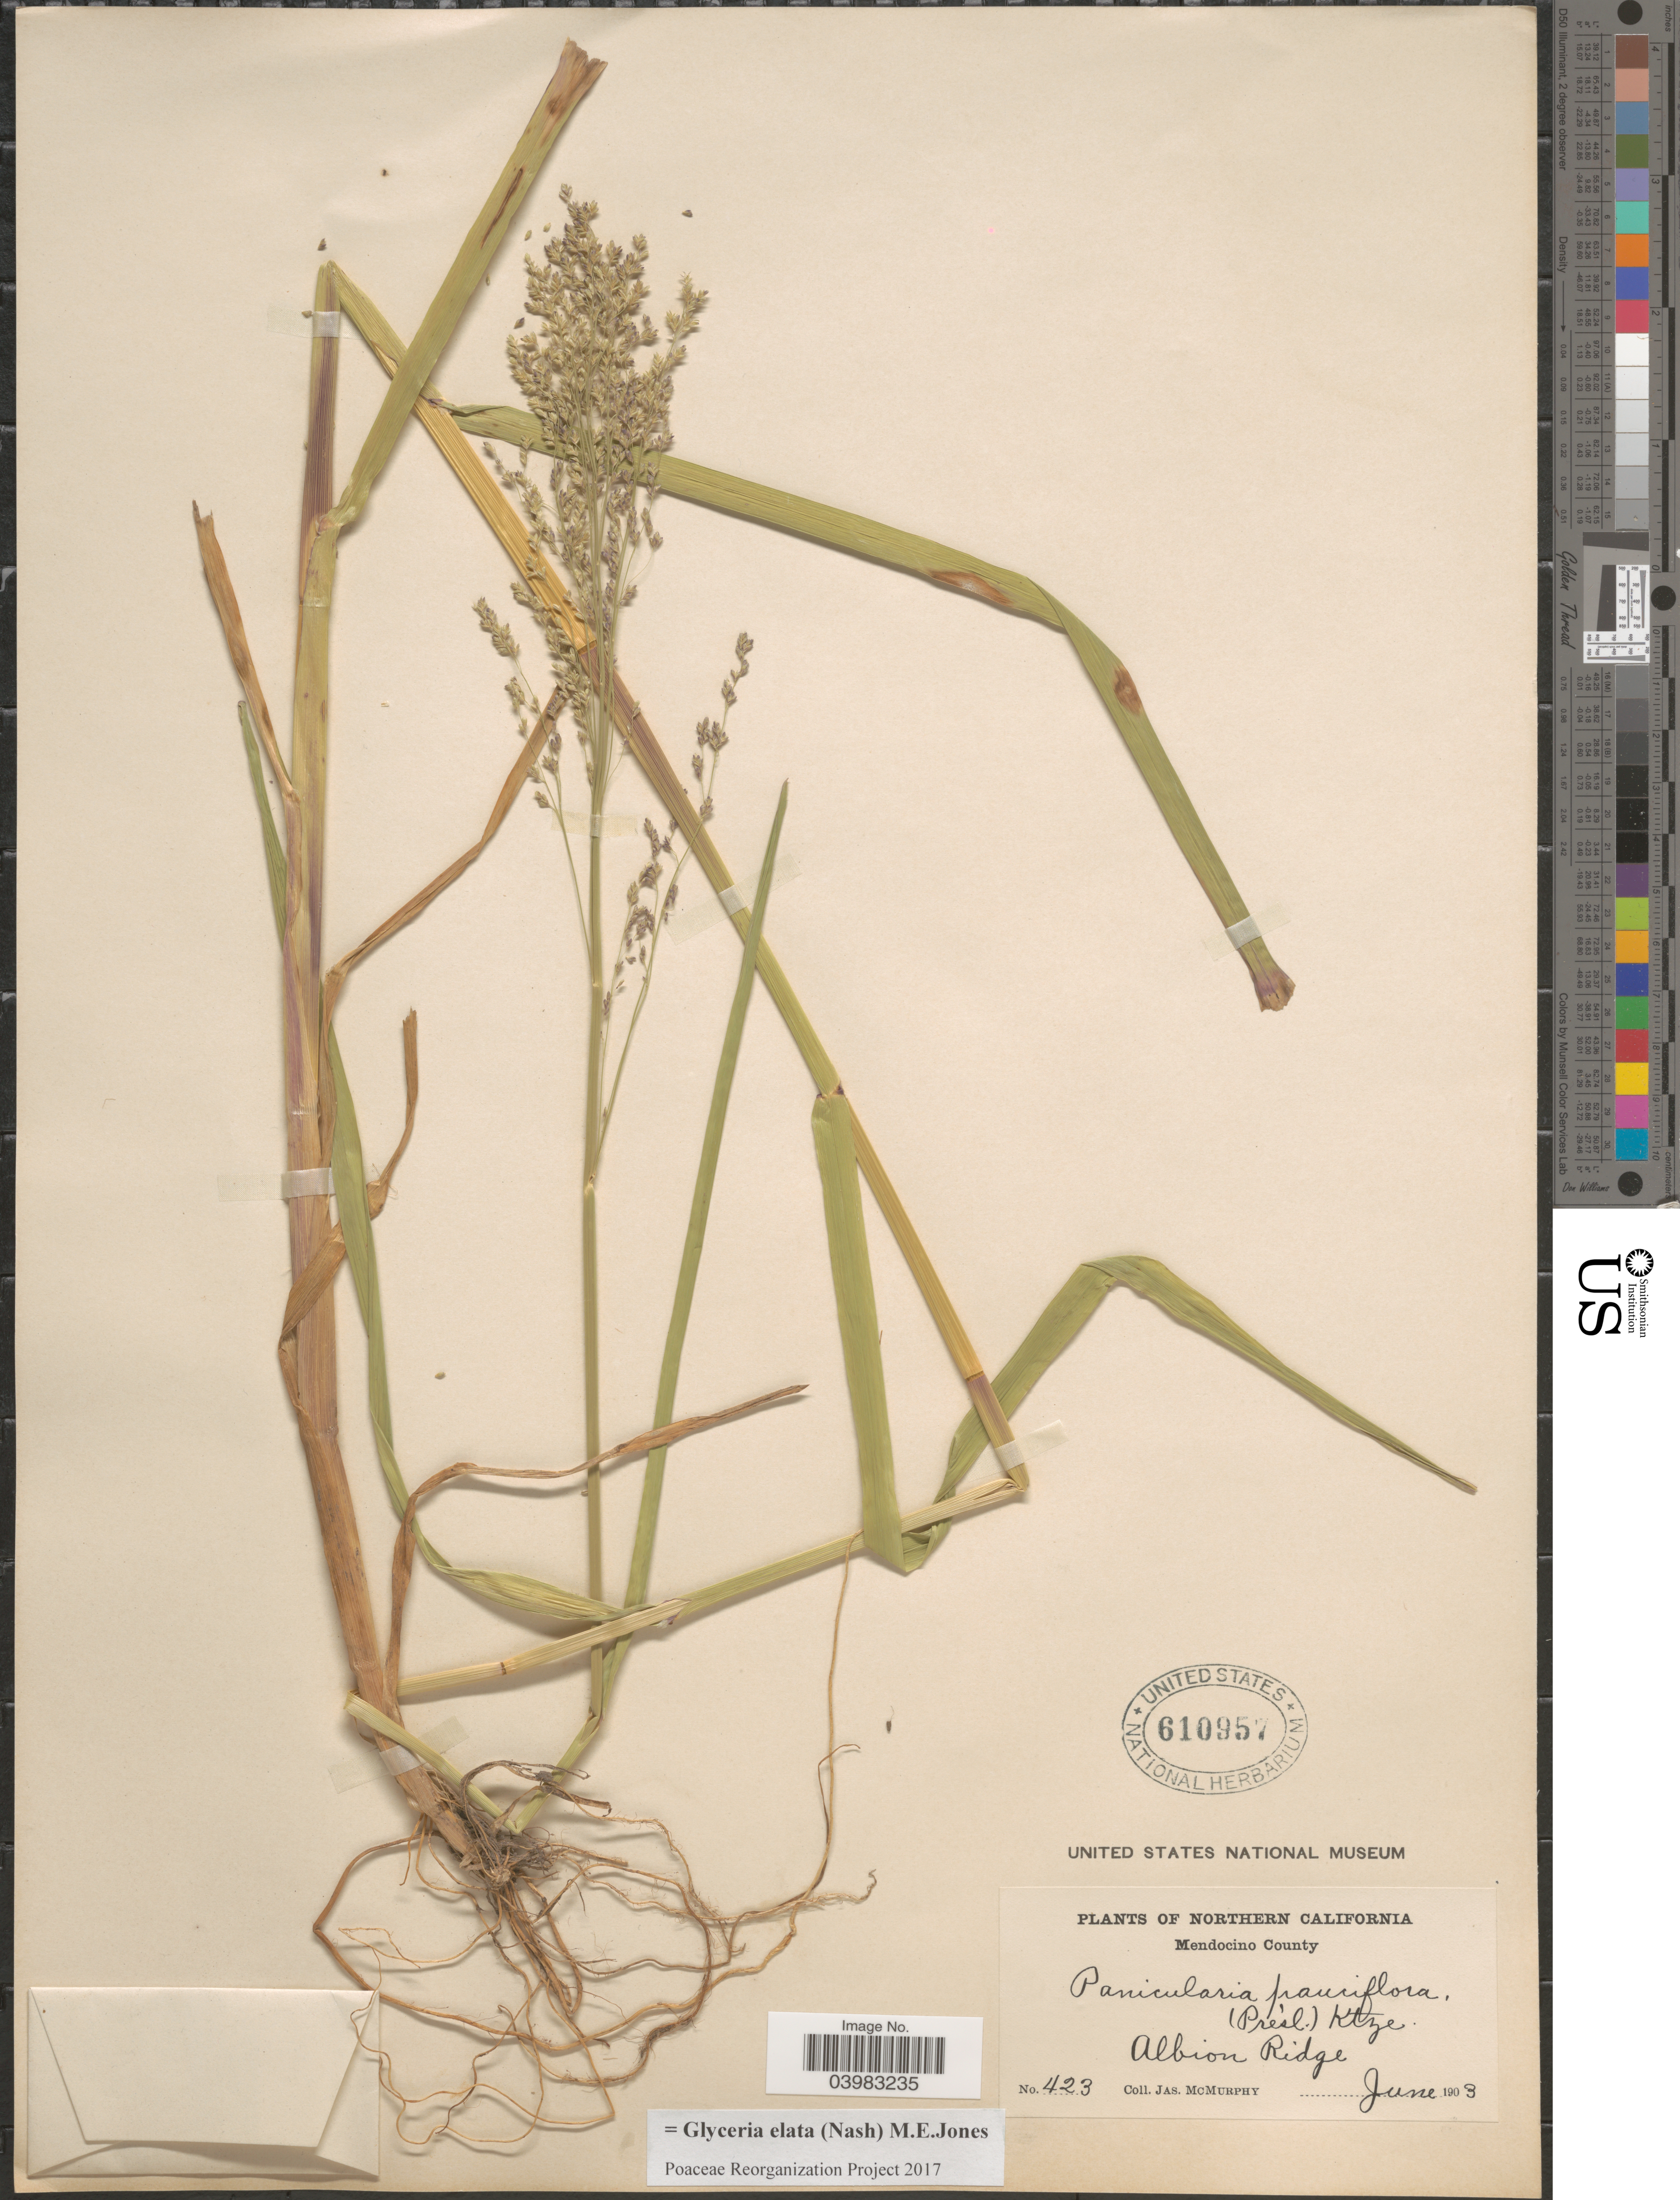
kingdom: Plantae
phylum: Tracheophyta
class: Liliopsida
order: Poales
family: Poaceae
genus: Glyceria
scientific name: Glyceria elata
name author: (Nash) M.E. Jones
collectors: J. McMurphy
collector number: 423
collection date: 1903-06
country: United States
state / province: California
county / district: Mendocino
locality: Northern California. Mendocino County. Albion Ridge.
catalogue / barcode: US 610957